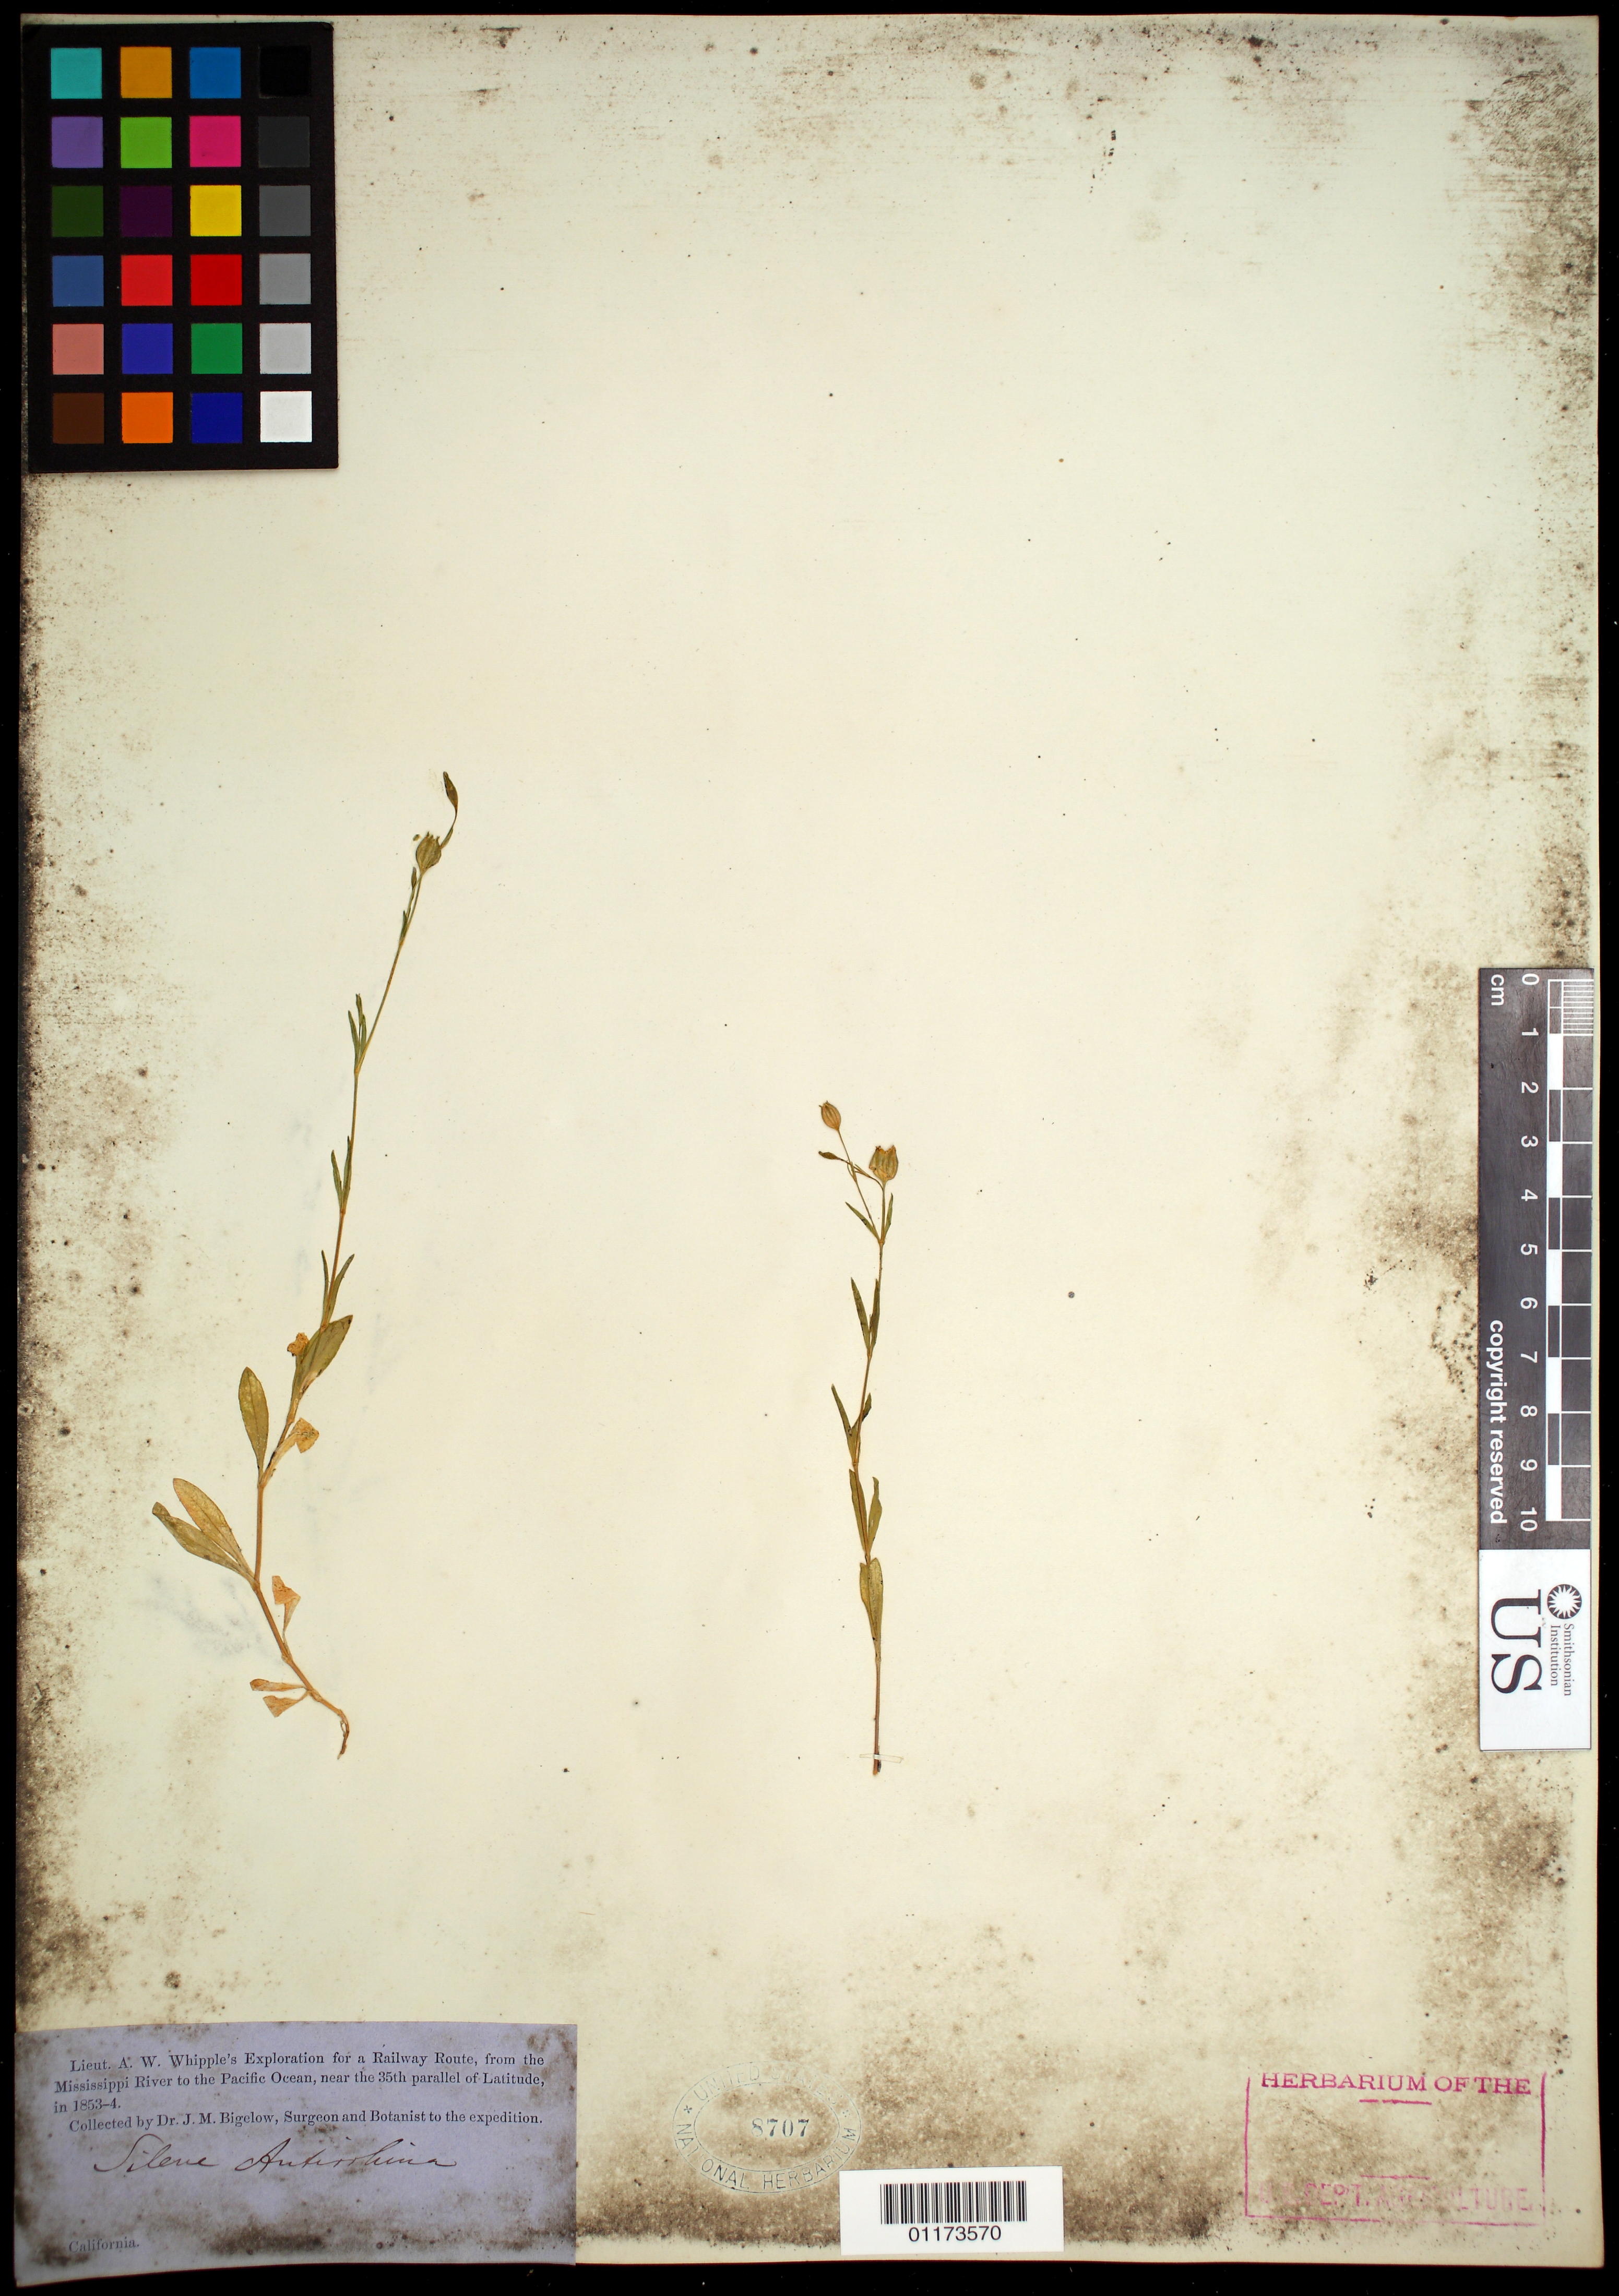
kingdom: Plantae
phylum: Tracheophyta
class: Magnoliopsida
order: Caryophyllales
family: Caryophyllaceae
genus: Silene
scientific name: Silene antirrhina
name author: L.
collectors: J. M. Bigelow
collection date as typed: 1853 to -- --- 1854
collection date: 1853/1854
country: United States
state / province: California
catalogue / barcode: US 8707